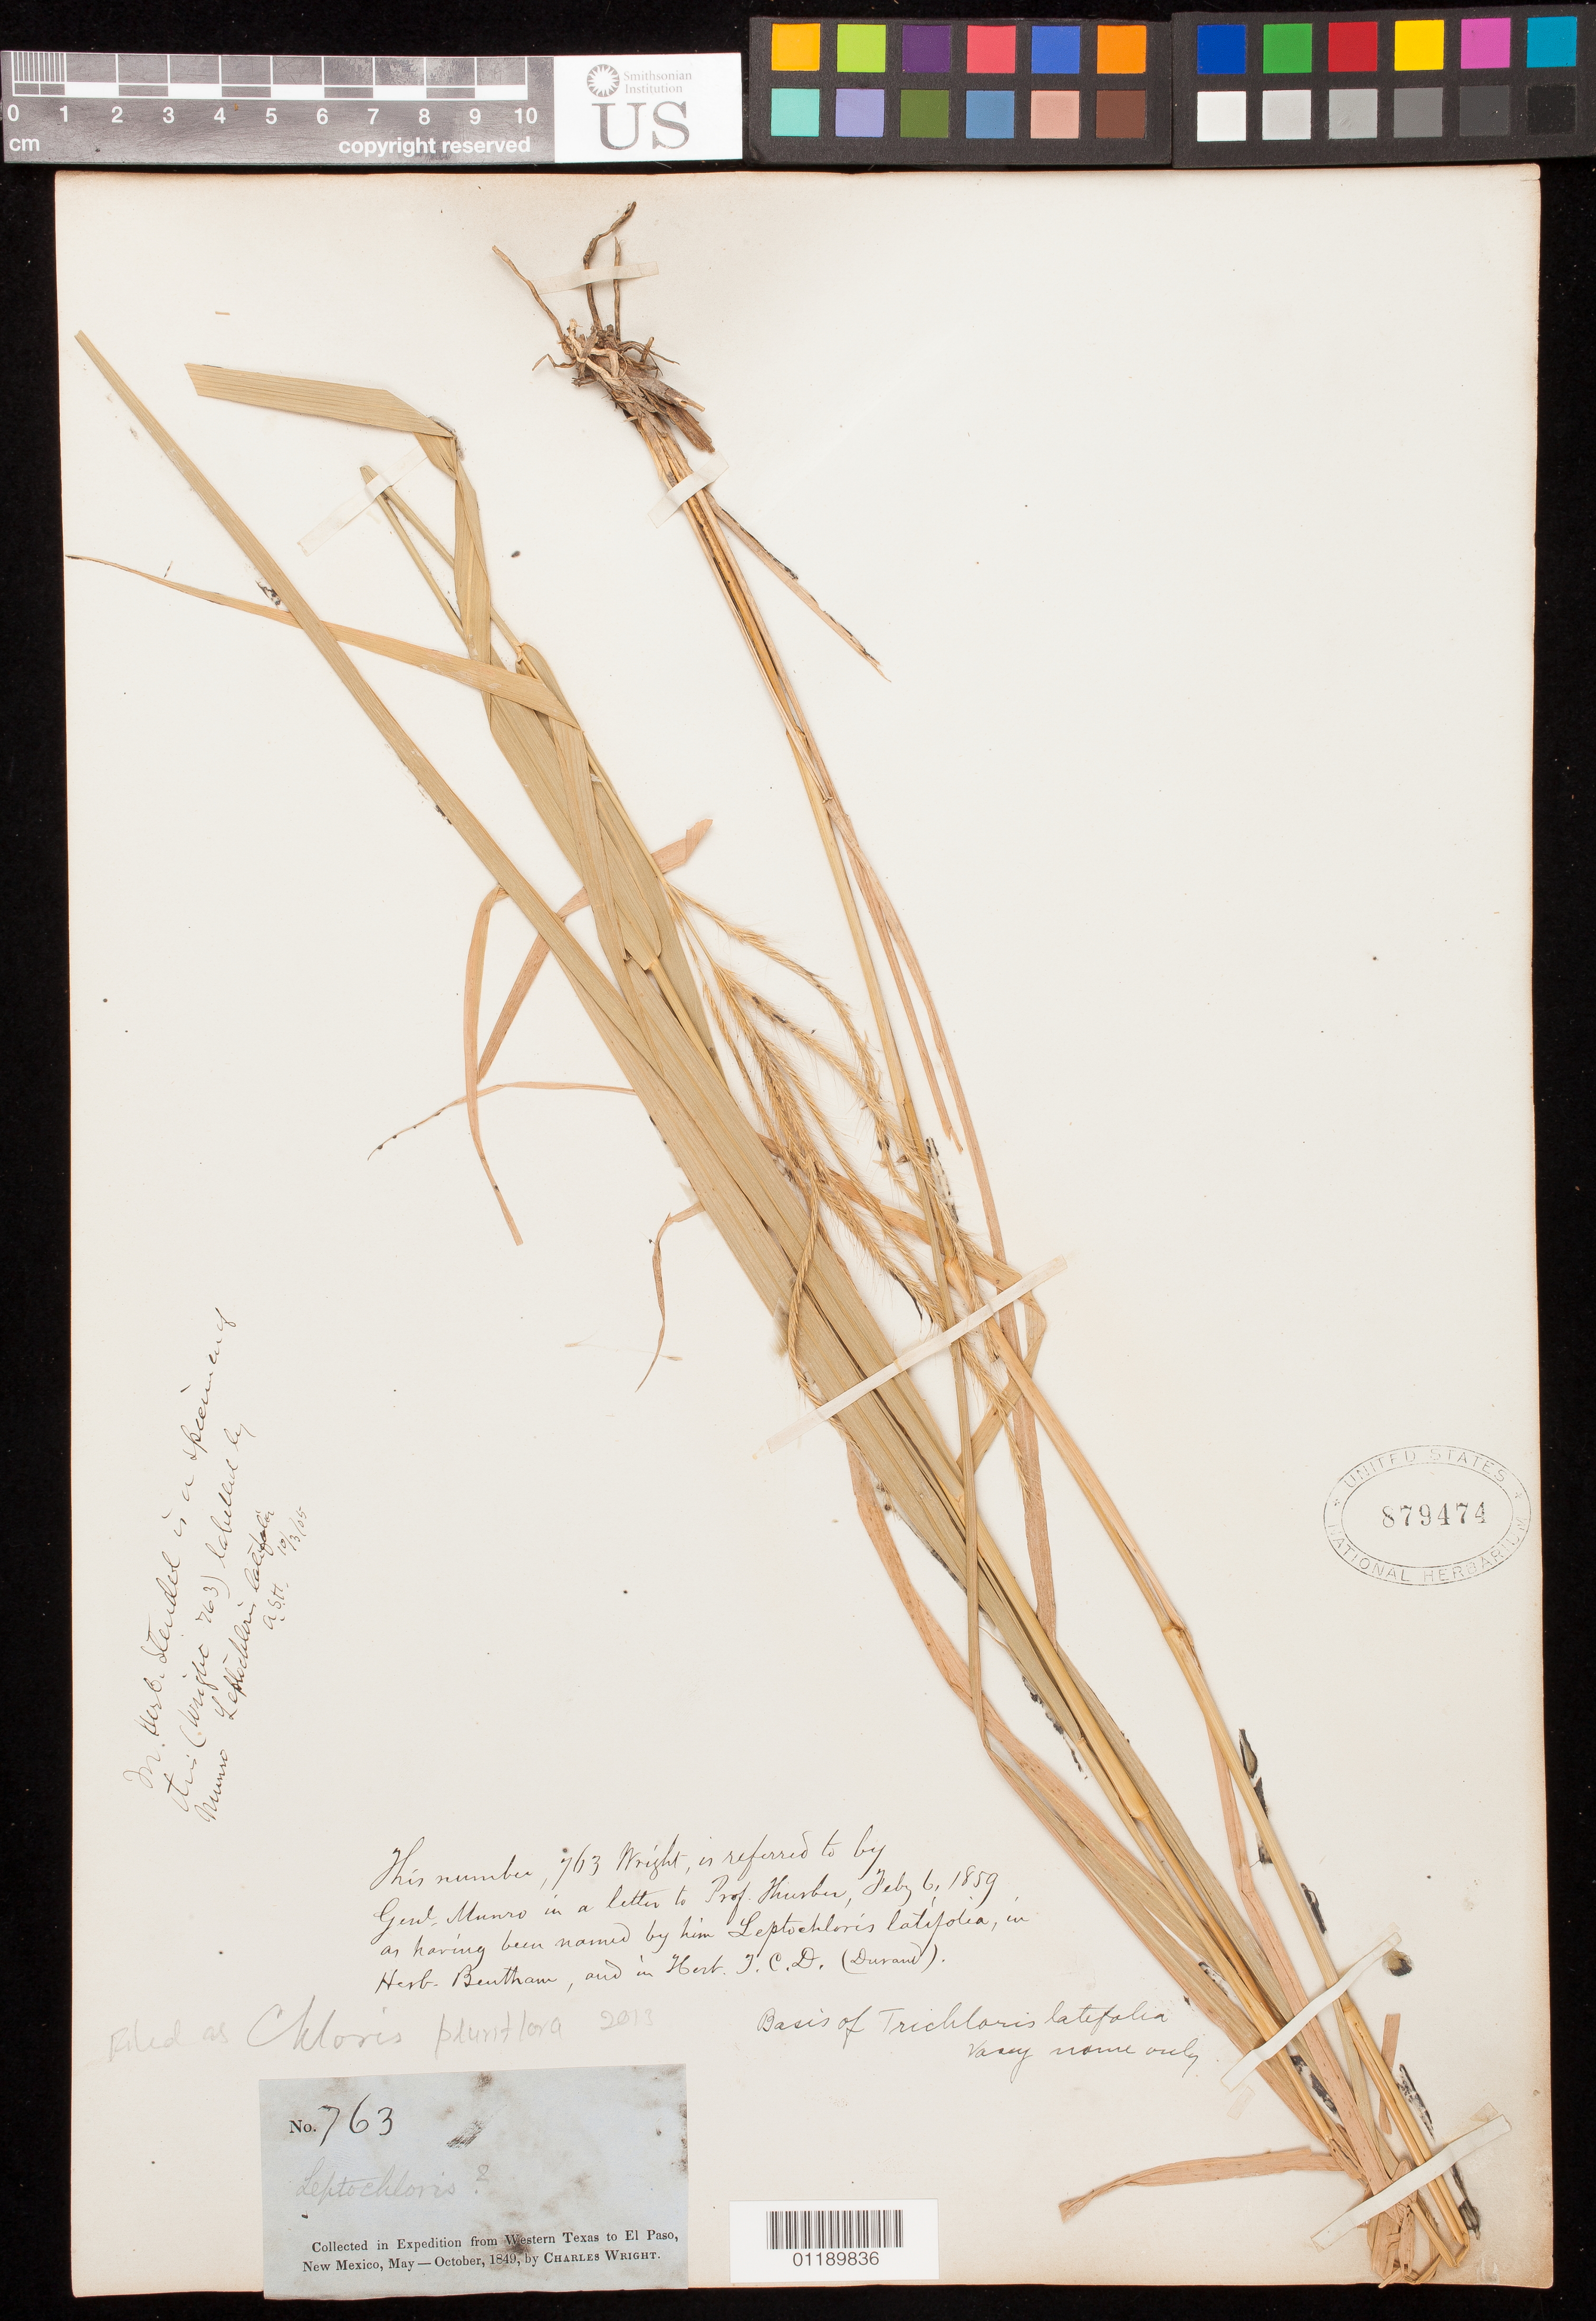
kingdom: Plantae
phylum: Tracheophyta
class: Liliopsida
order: Poales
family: Poaceae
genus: Leptochloa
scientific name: Leptochloa pluriflora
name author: (E. Fourn.) P.M. Peterson & N. Snow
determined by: Snow, N. W.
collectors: C. Wright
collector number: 763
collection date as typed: May 1849 to -- Oct 1849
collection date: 1849-05/1849-10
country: United States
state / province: New Mexico / Texas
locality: W Texas to El Paso, New Mexico.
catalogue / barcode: US 879474